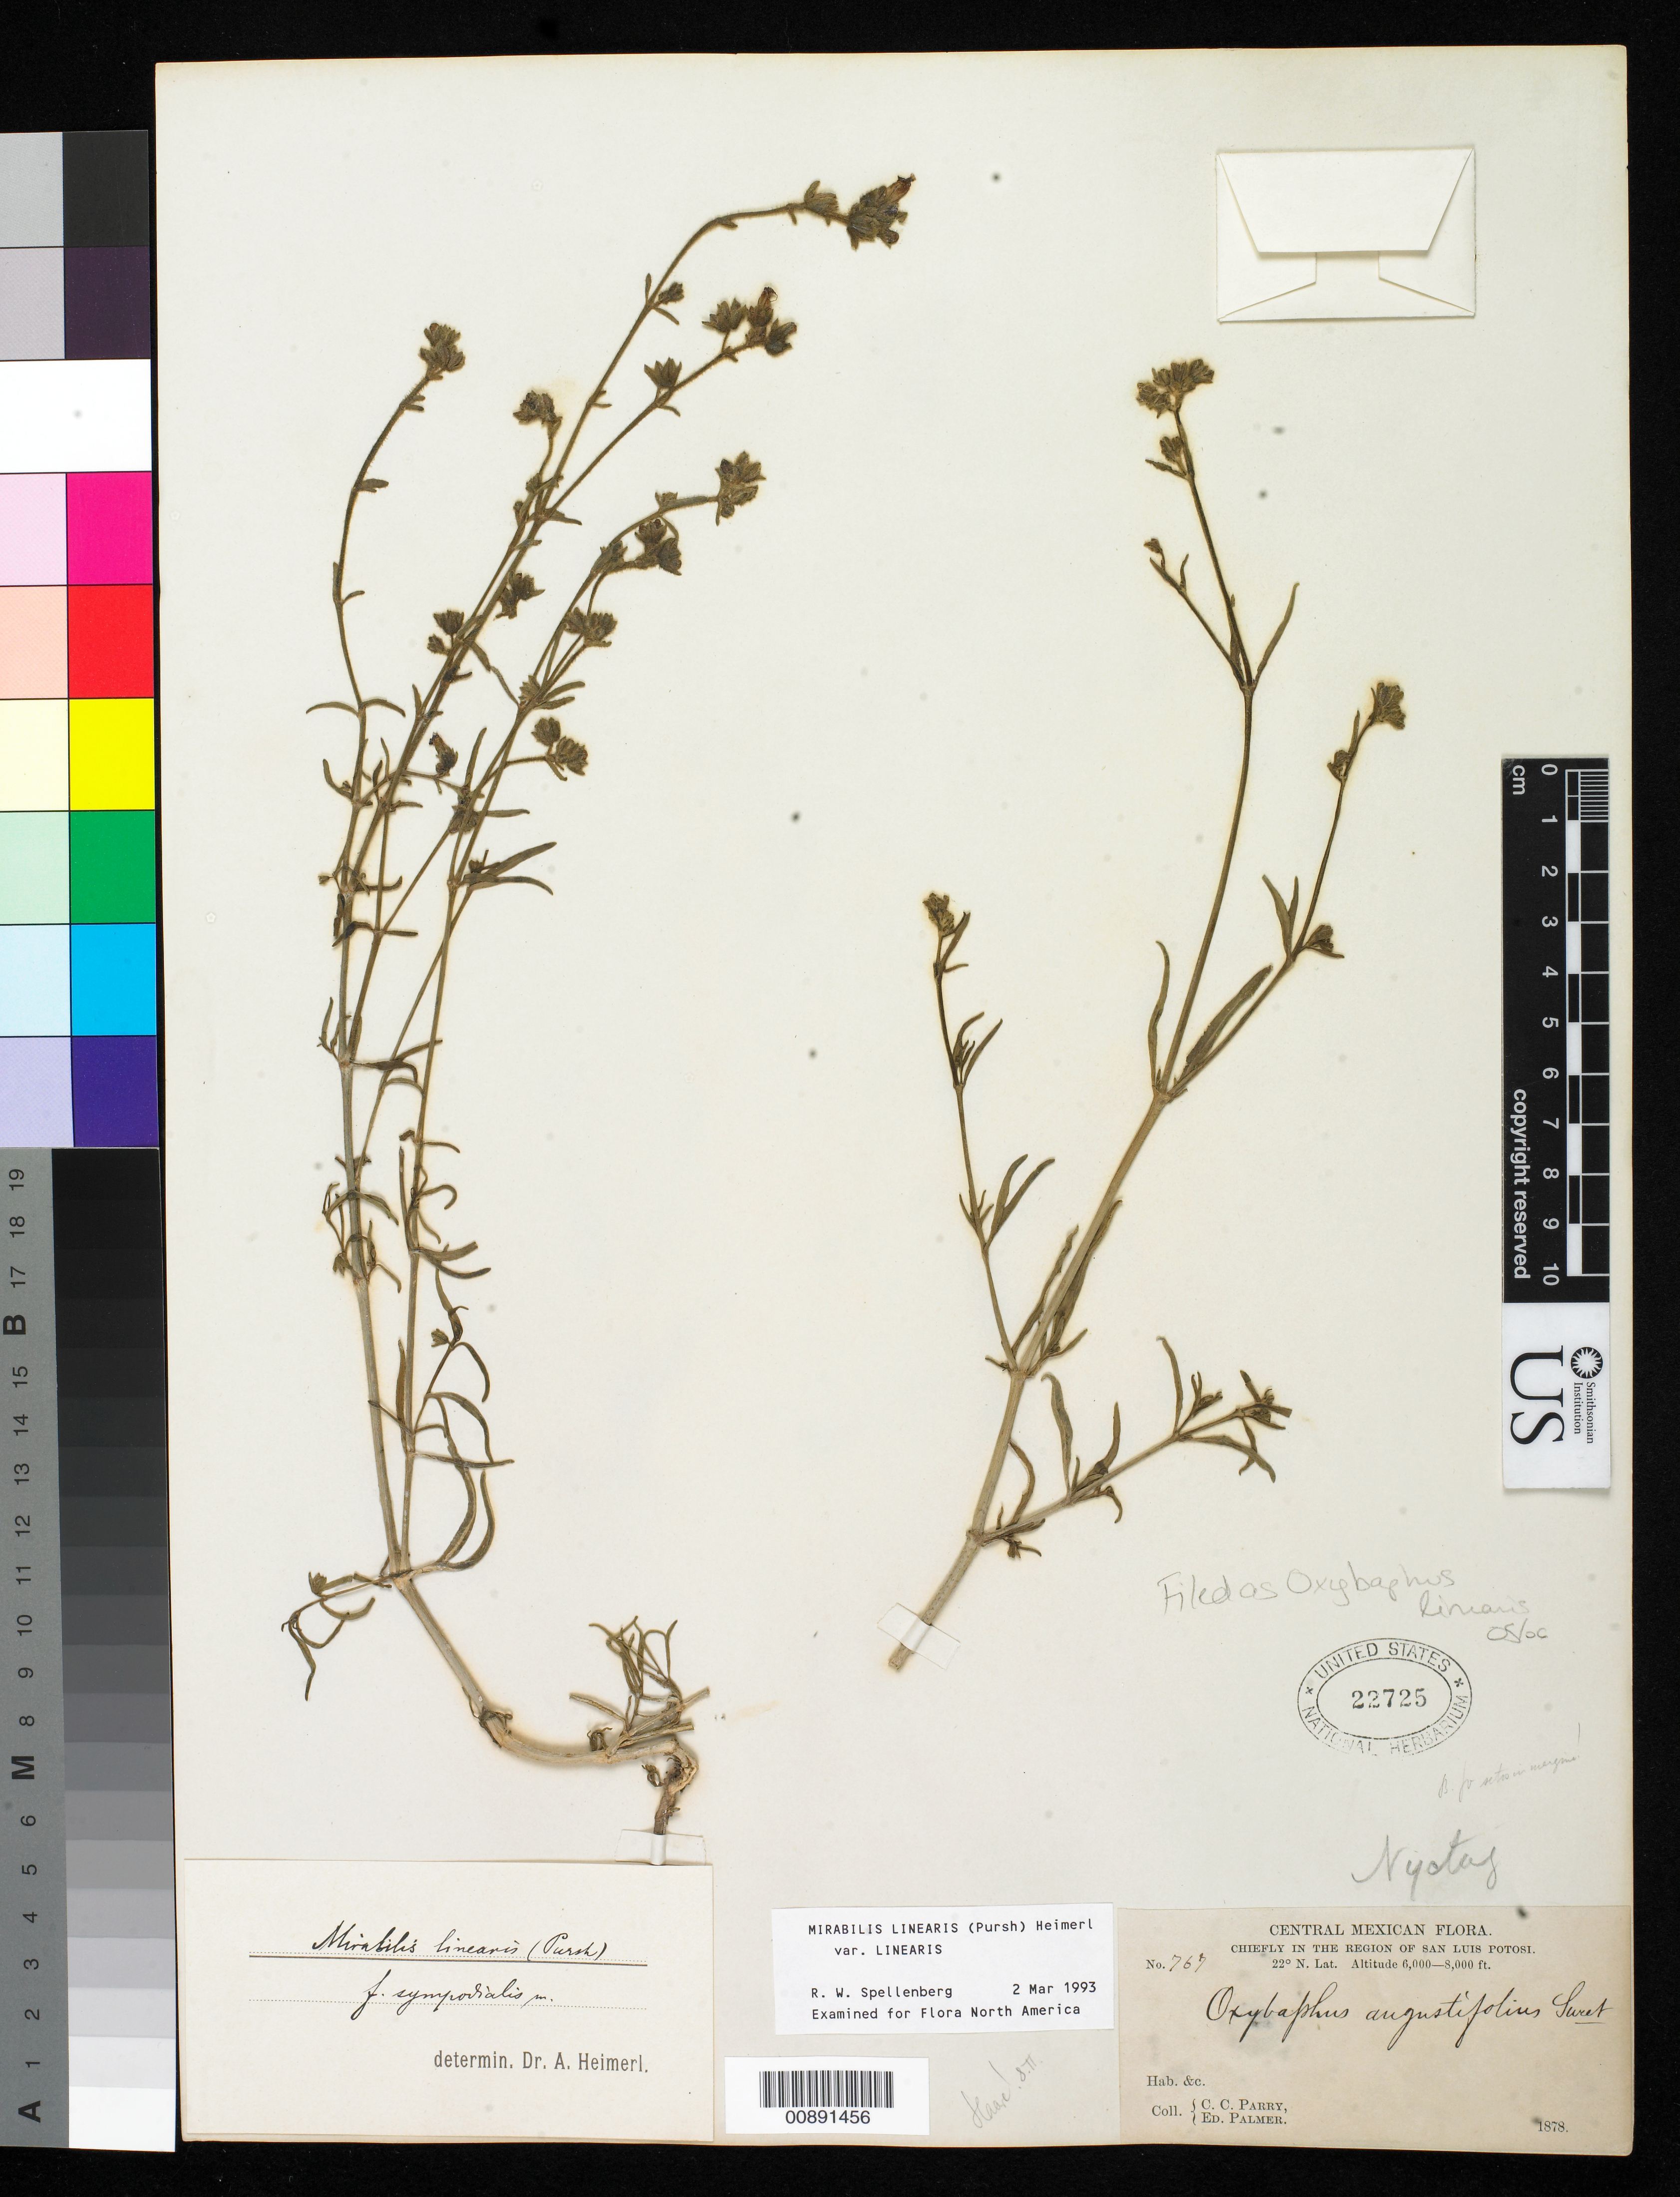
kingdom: Plantae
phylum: Tracheophyta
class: Magnoliopsida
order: Caryophyllales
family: Nyctaginaceae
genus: Mirabilis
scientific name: Mirabilis linearis var. linearis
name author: (Pursh) Heimerl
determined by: Spellenberg, R.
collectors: C. C. Parry & E. Palmer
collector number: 767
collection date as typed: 1878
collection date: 1878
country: Mexico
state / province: San Luis Potosí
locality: Chiefly in the region of San Luis Potosí.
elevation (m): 1829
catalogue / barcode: US 22725